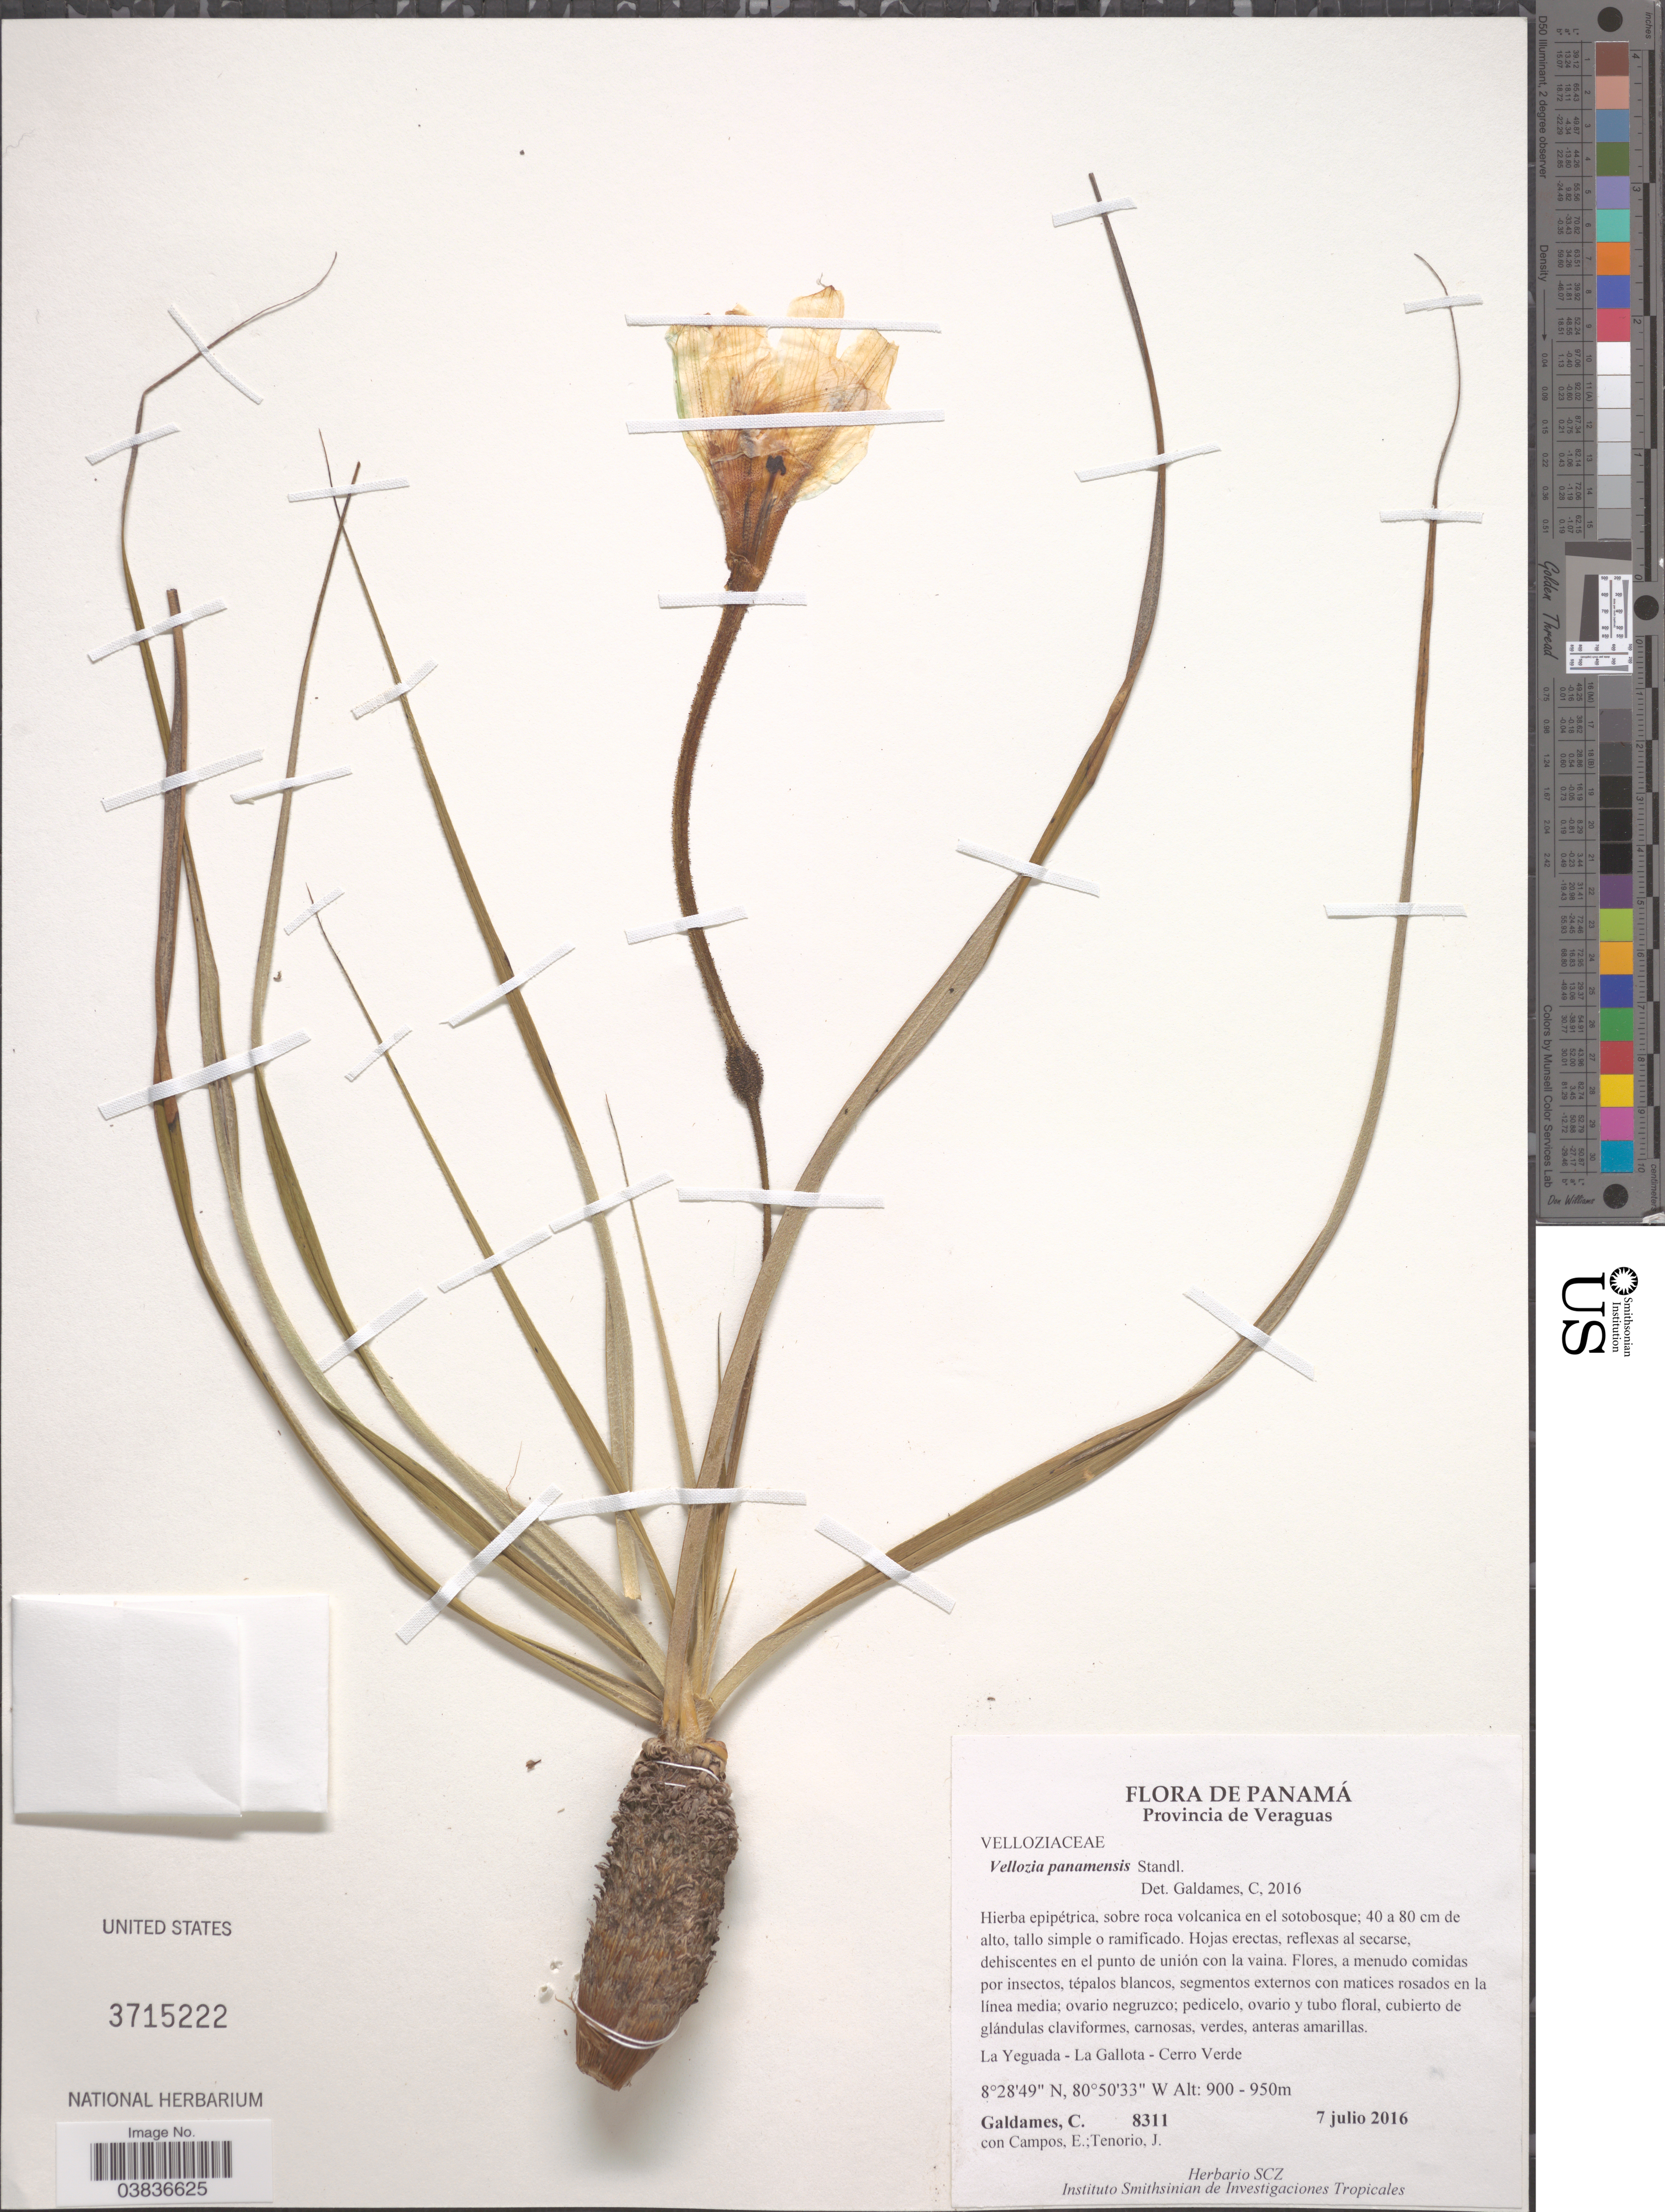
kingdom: Plantae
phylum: Tracheophyta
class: Liliopsida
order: Pandanales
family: Velloziaceae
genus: Vellozia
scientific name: Vellozia tubiflora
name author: (A. Rich.) Kunth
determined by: Lopes, J. C.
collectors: C. Galdames, E. Campos & J. Tenorio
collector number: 8311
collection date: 2016-07-07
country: Panama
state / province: Veraguas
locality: La Yeguada - La Gallota - Cerro Verde.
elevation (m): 900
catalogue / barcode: US 3715222